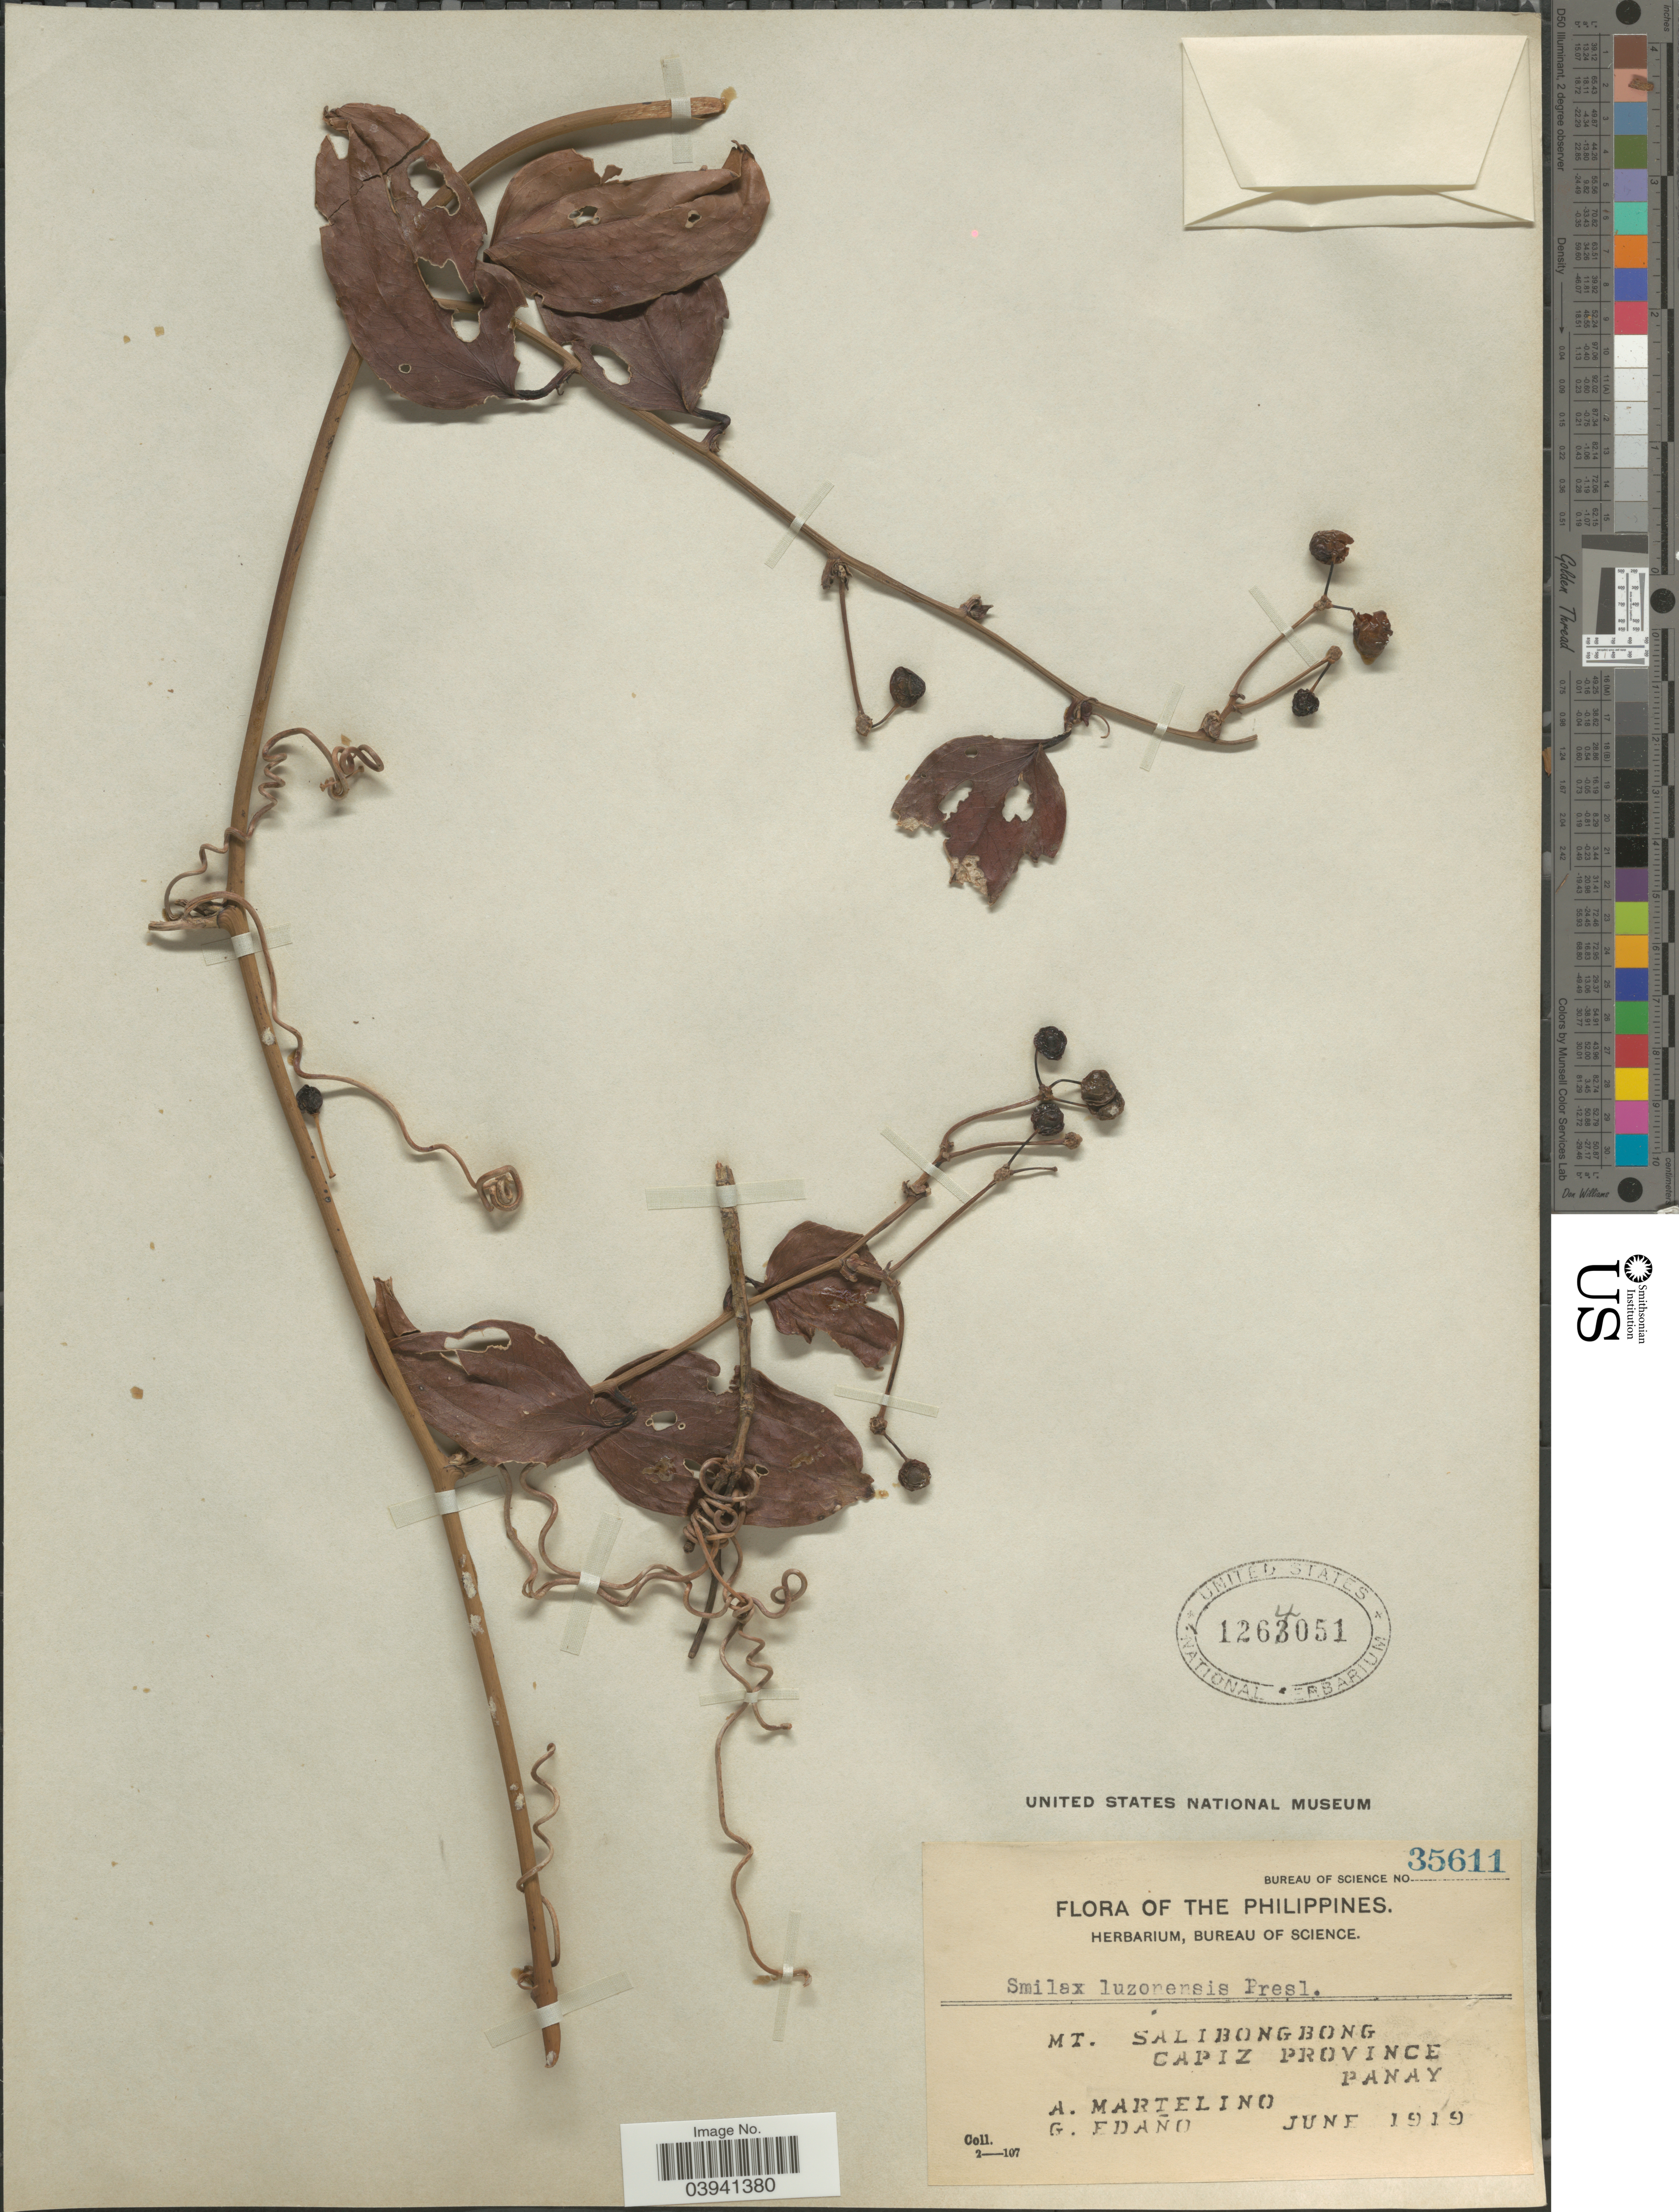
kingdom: Plantae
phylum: Tracheophyta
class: Liliopsida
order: Liliales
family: Smilacaceae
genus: Smilax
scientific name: Smilax luzonensis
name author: C. Presl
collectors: A. Martelino & G. Edaño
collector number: Bureau of Science 35611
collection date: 1919-06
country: Philippines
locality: Mt. Salibongbong. Capiz Province, Panay.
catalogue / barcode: US 1264051